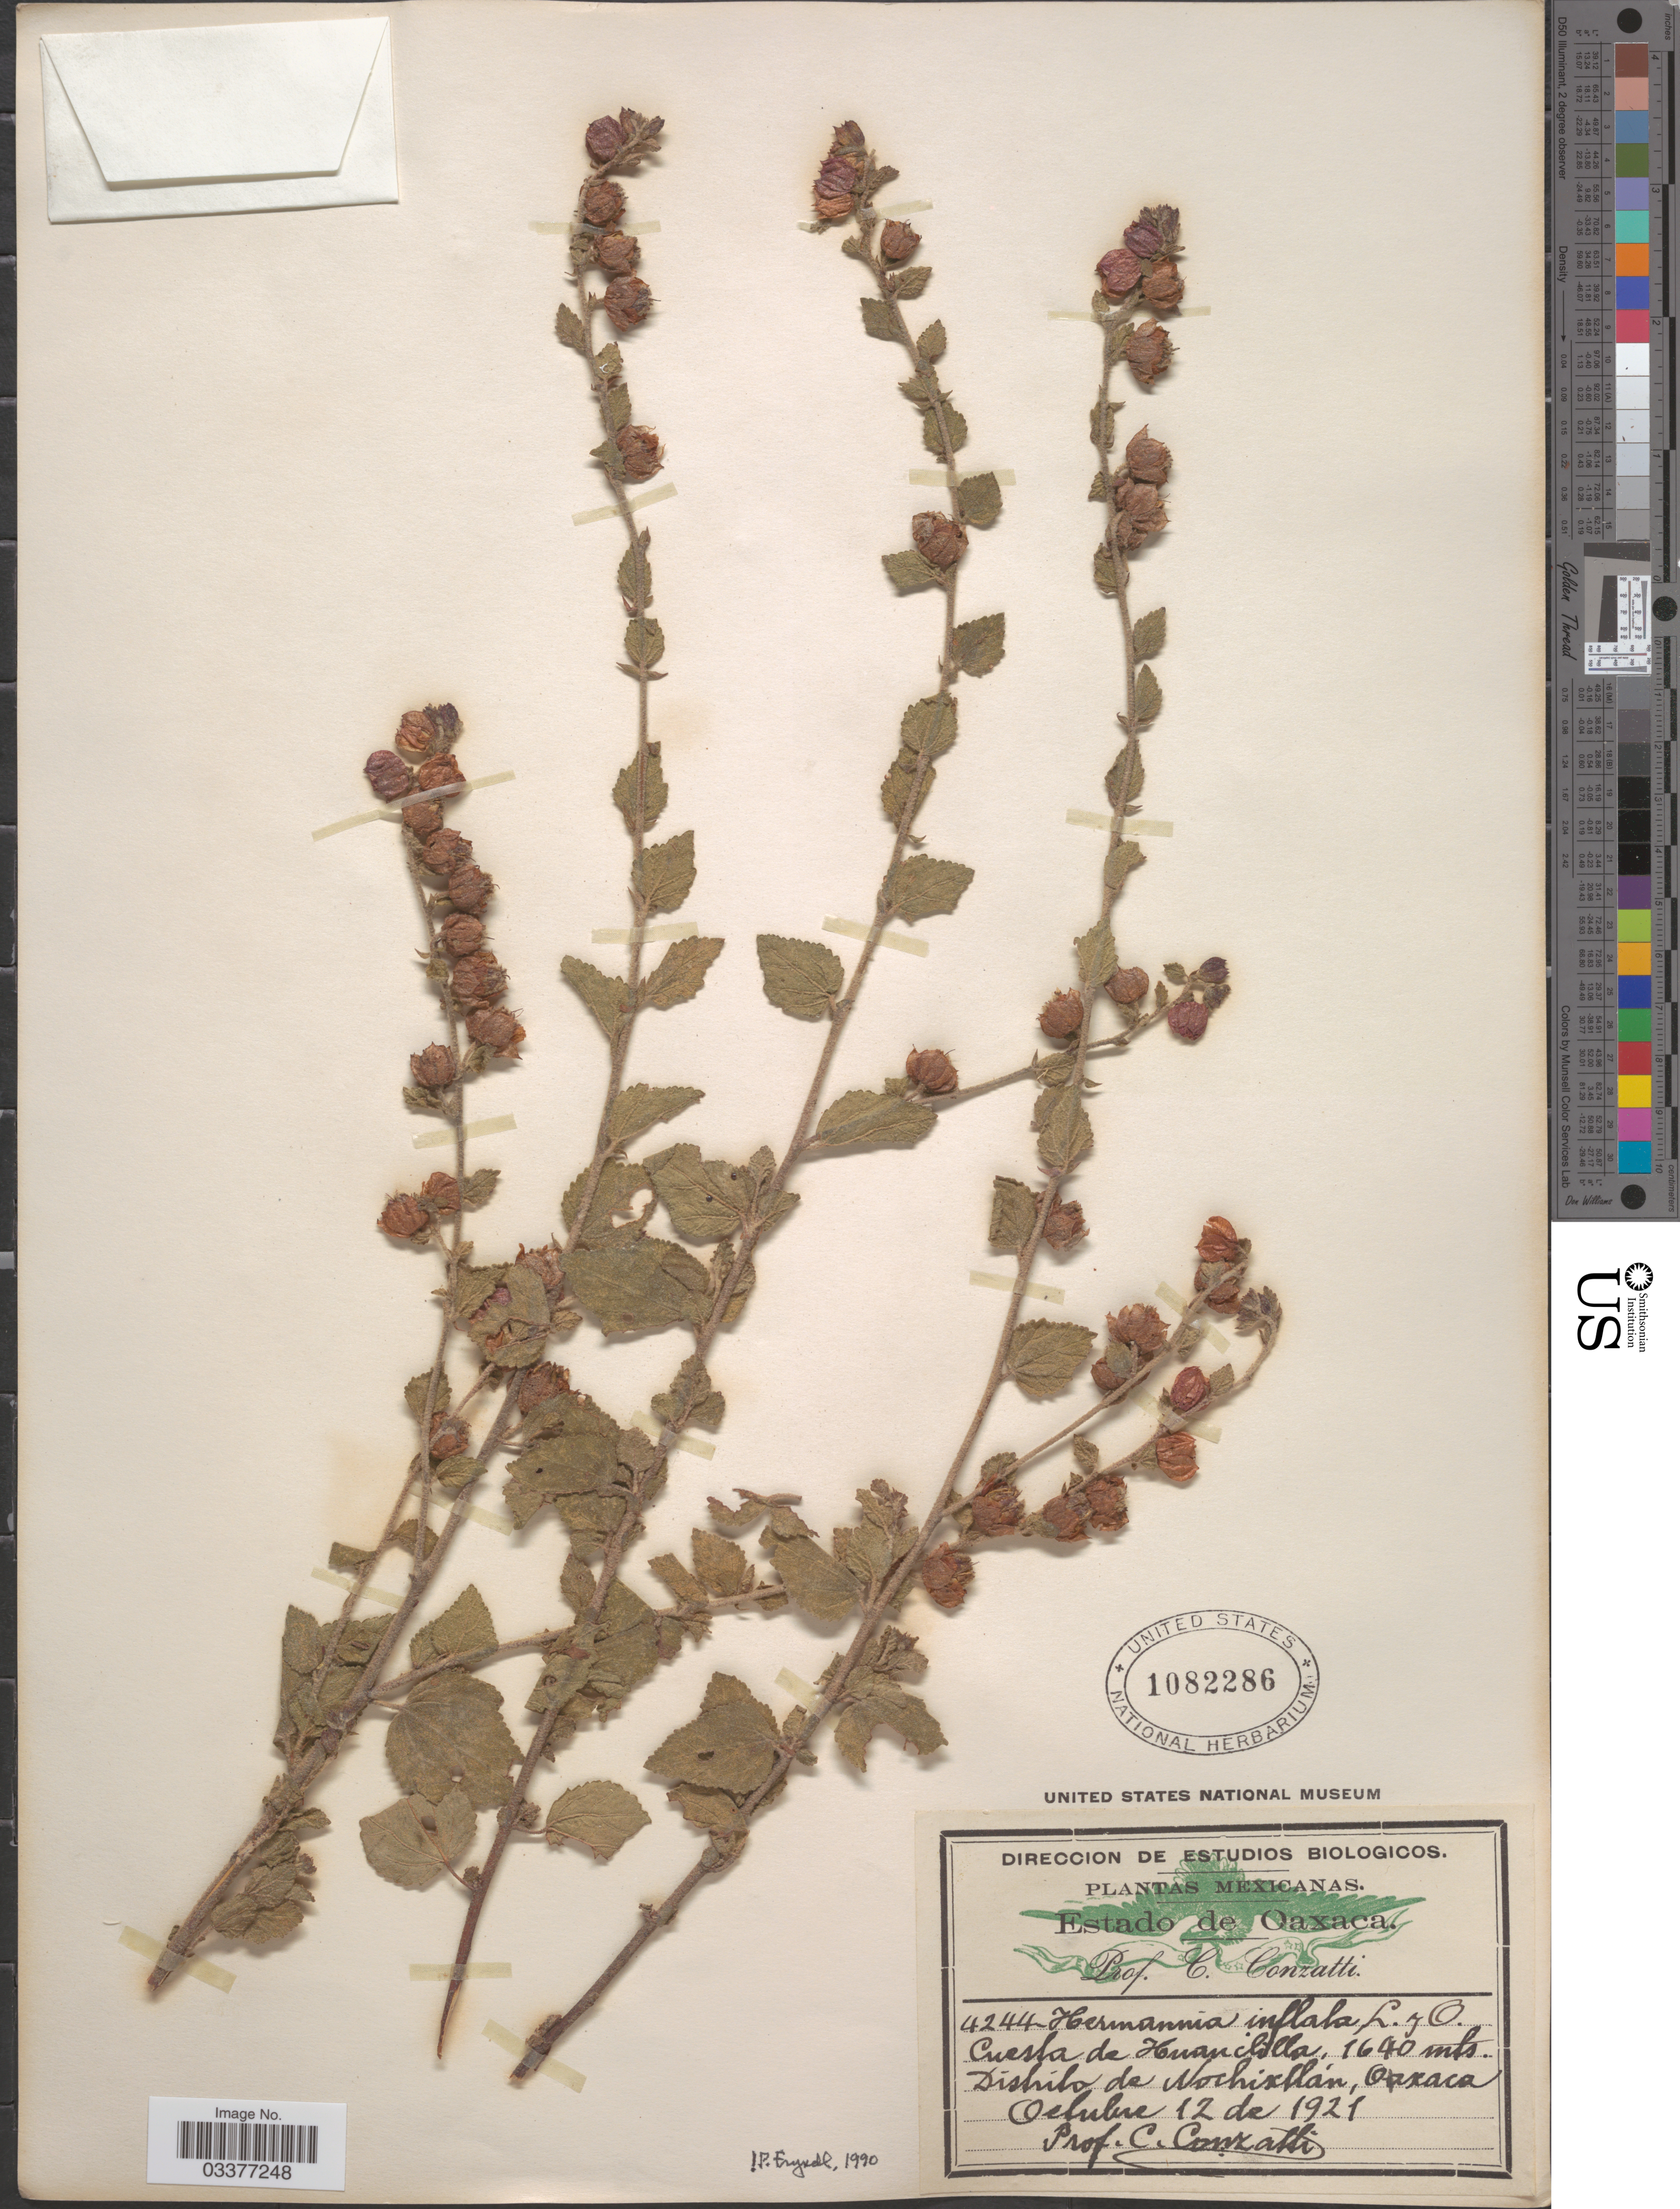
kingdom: Plantae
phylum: Tracheophyta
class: Magnoliopsida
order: Malvales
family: Malvaceae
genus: Hermannia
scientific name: Hermannia inflata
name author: Link & Otto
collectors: C. Conzatti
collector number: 4244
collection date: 1921-10-12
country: Mexico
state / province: Oaxaca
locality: Cuesta de Huanchilla, Distrito de Nochixtlán.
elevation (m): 1640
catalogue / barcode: US 1082286